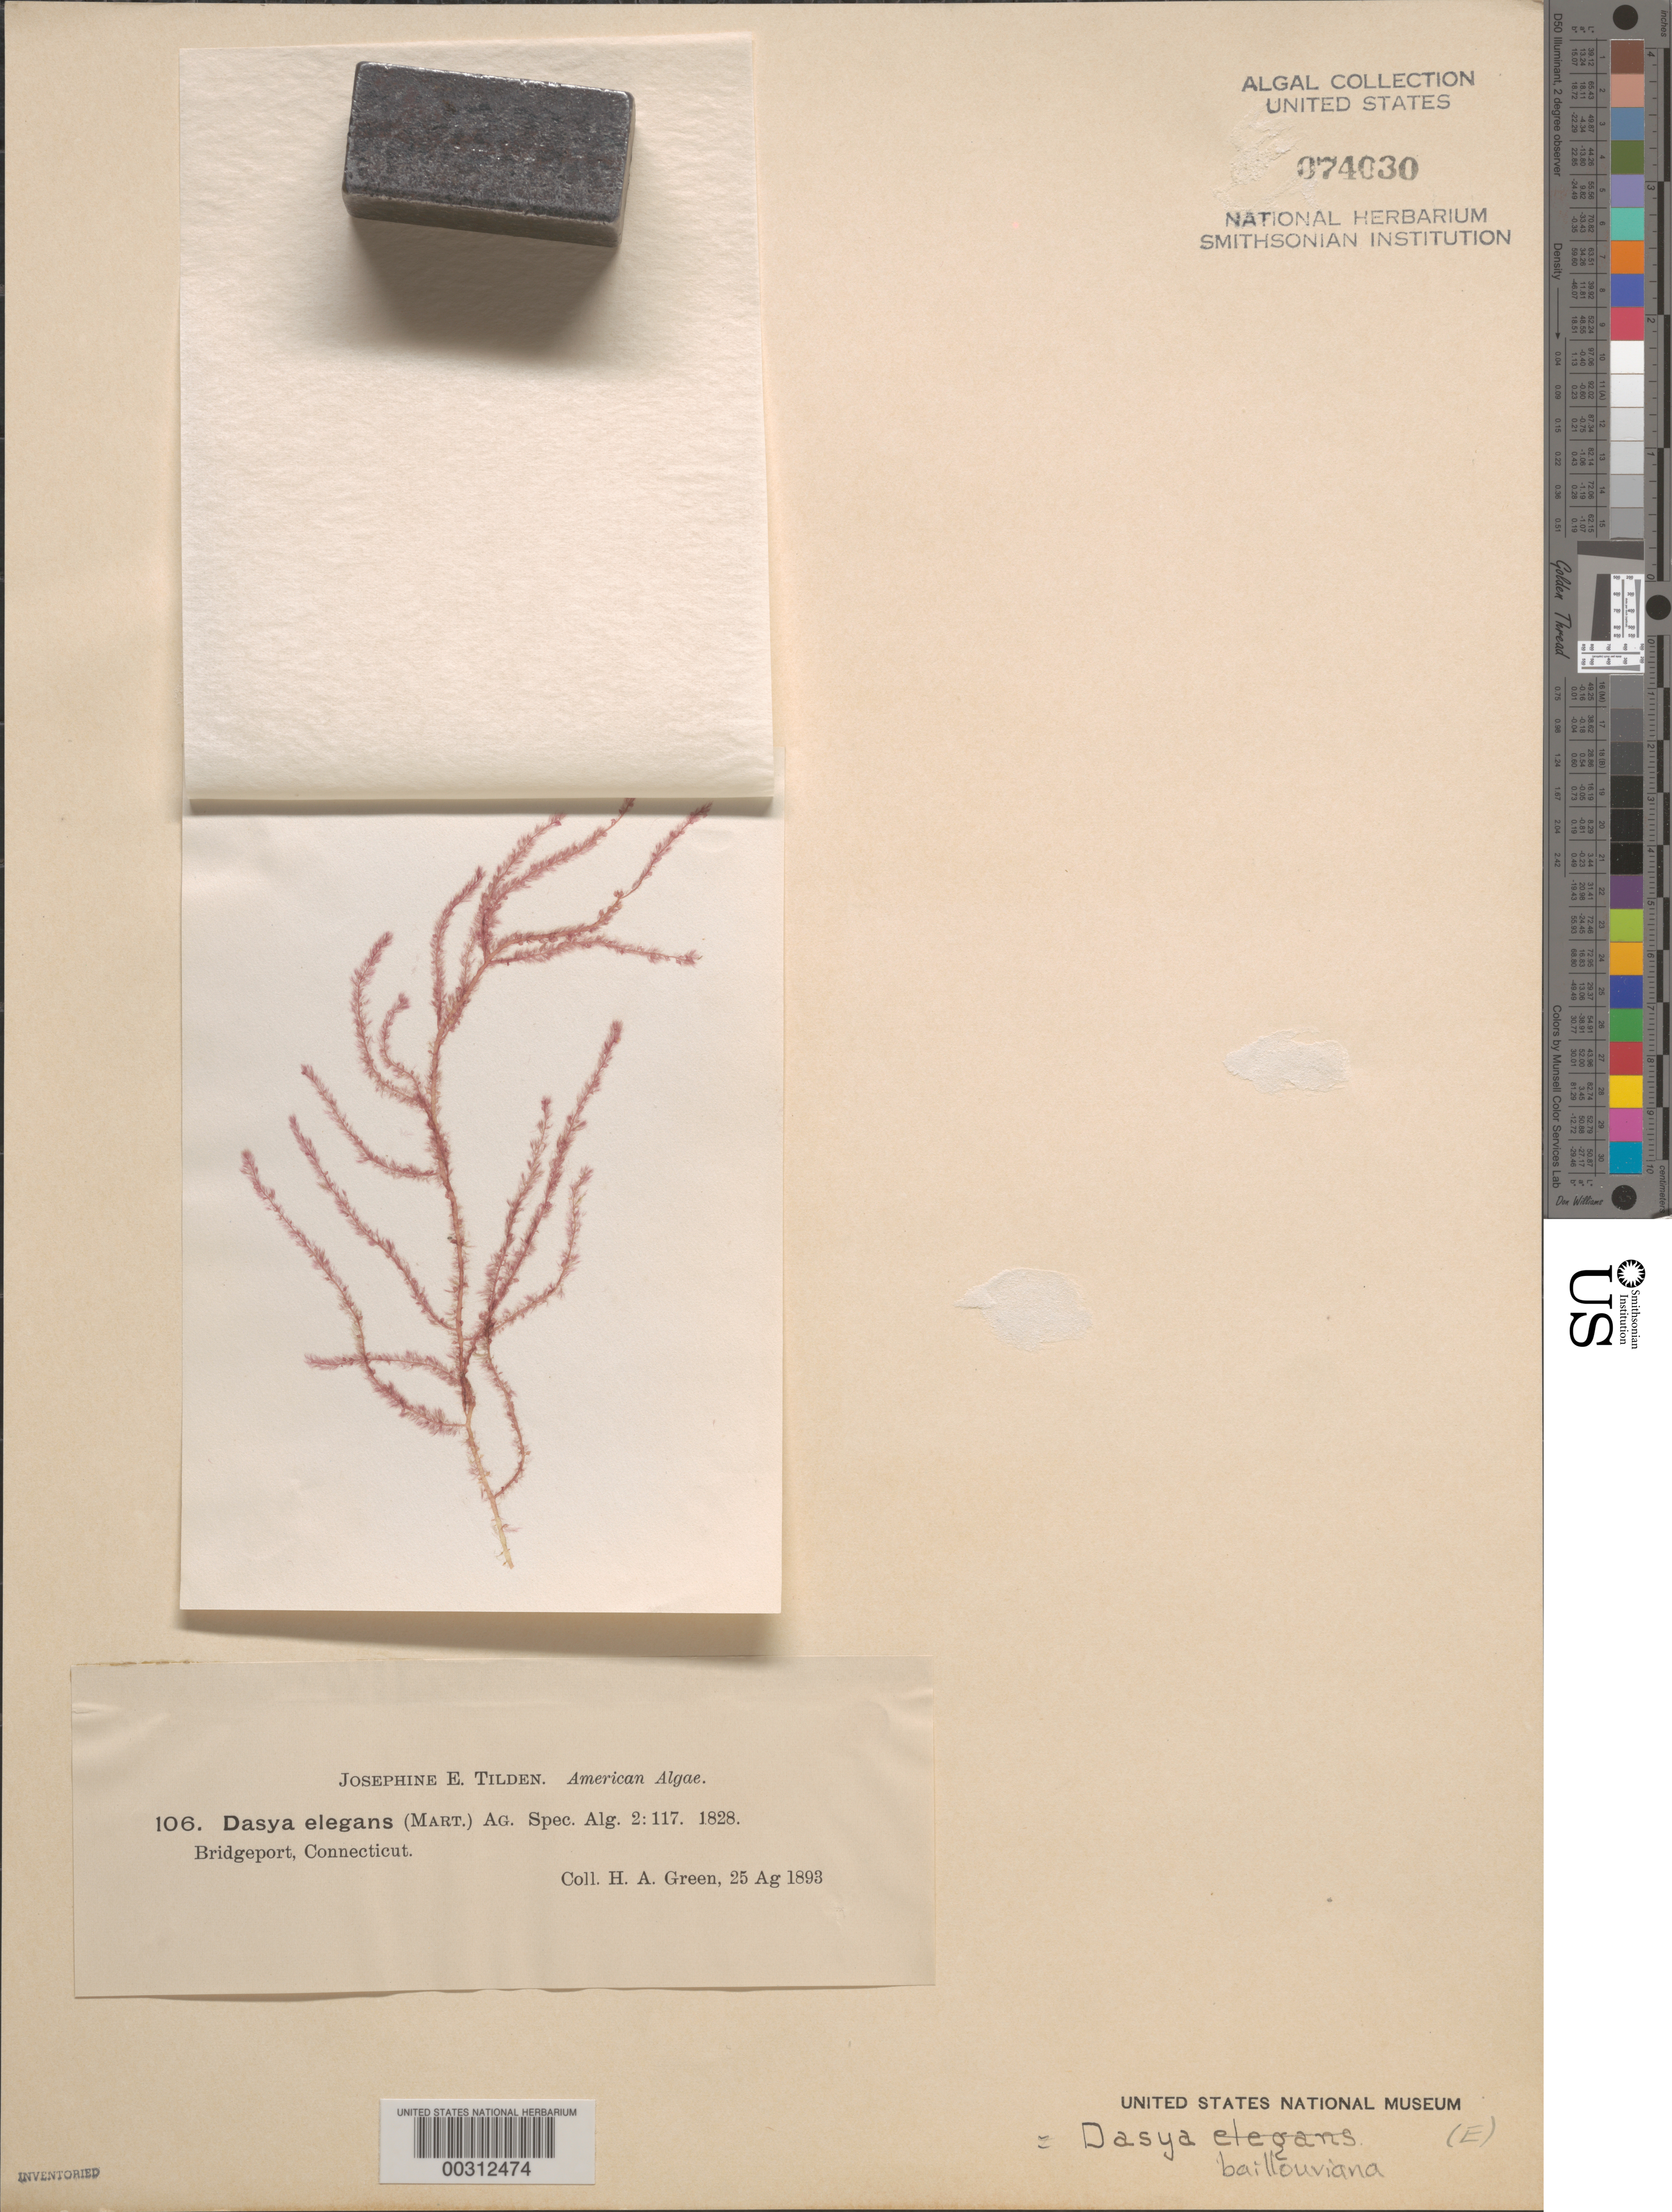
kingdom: Plantae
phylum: Rhodophyta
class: Florideophyceae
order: Ceramiales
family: Dasyaceae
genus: Dasya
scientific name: Dasya pedicellata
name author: (C. Agardh) C. Agardh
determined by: Algae name updating Project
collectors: H. Green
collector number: JET 106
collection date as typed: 25 Aug 1893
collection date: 1893-08-25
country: United States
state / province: Connecticut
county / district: Fairfield County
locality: Bridgeport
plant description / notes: Tilden, American Algae, as Dasya elegans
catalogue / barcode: US 74030